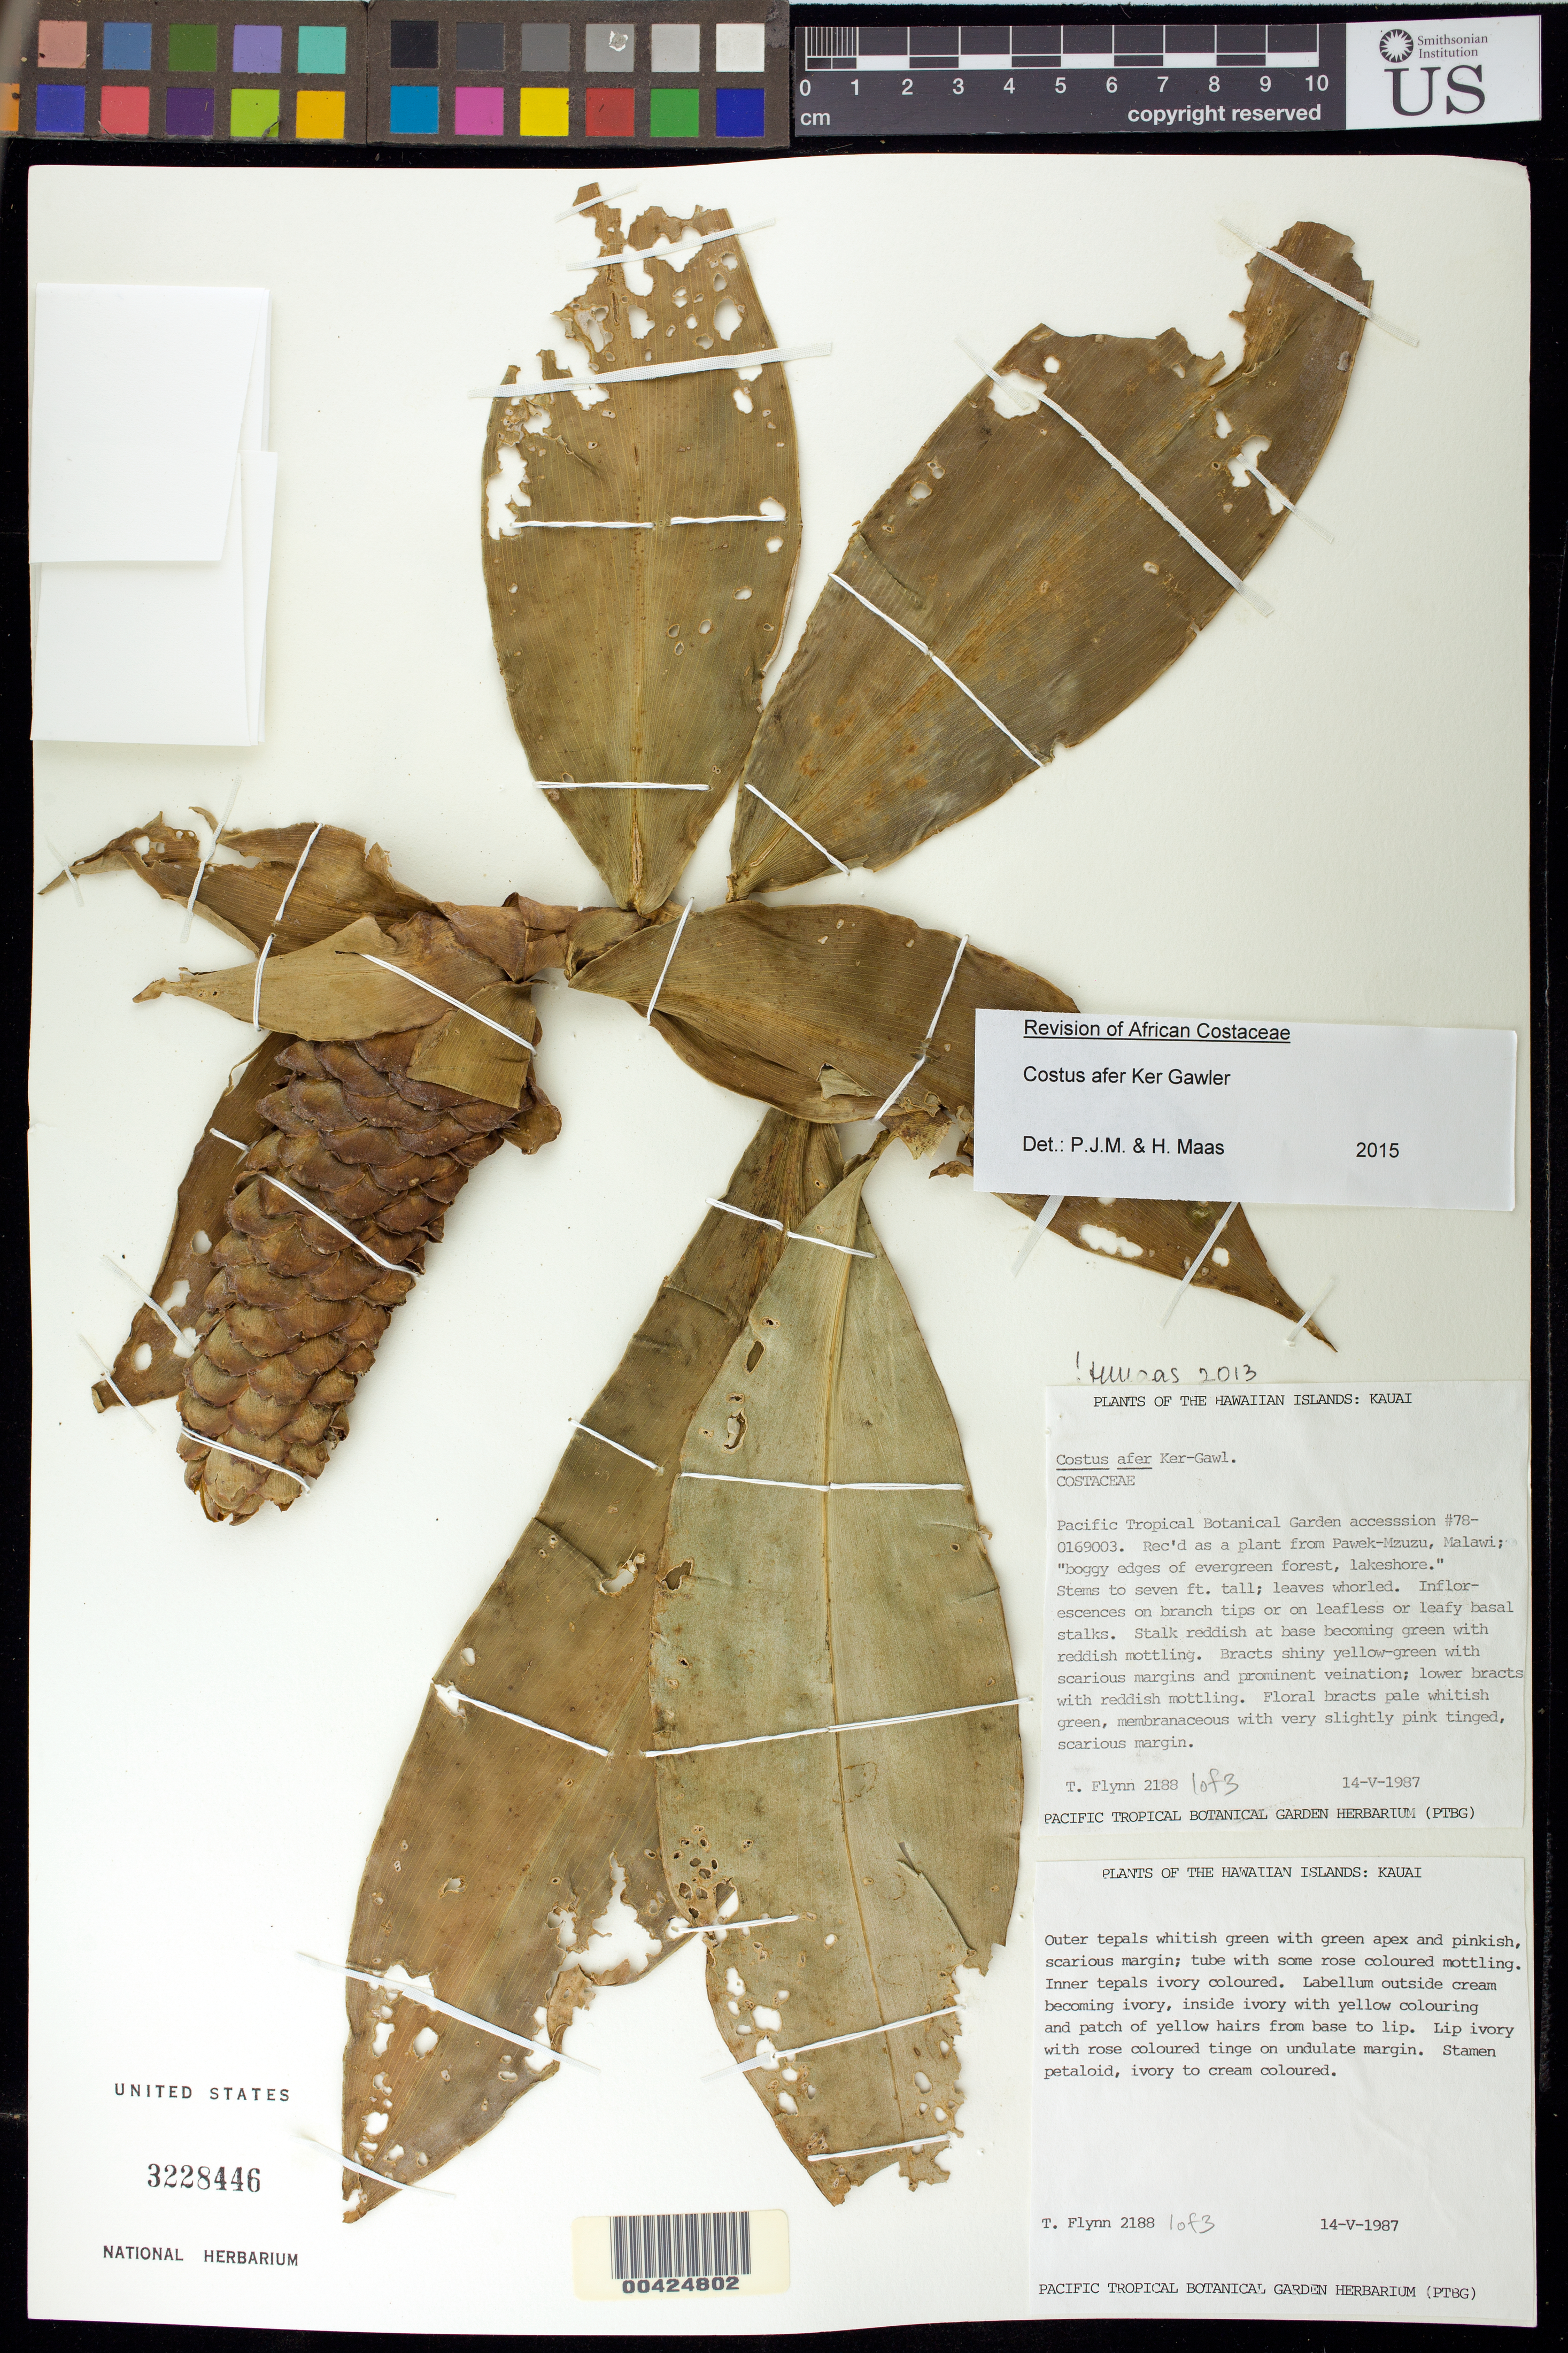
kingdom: Plantae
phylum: Tracheophyta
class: Liliopsida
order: Zingiberales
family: Costaceae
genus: Costus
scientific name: Costus afer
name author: Ker Gawl.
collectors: T. W. Flynn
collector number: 2183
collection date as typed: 14 May 1987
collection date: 1987-05-14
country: United States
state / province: Hawaii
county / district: Kauai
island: Kaua'i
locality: Pacific Tropical Botanical Garden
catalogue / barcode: US 3228446